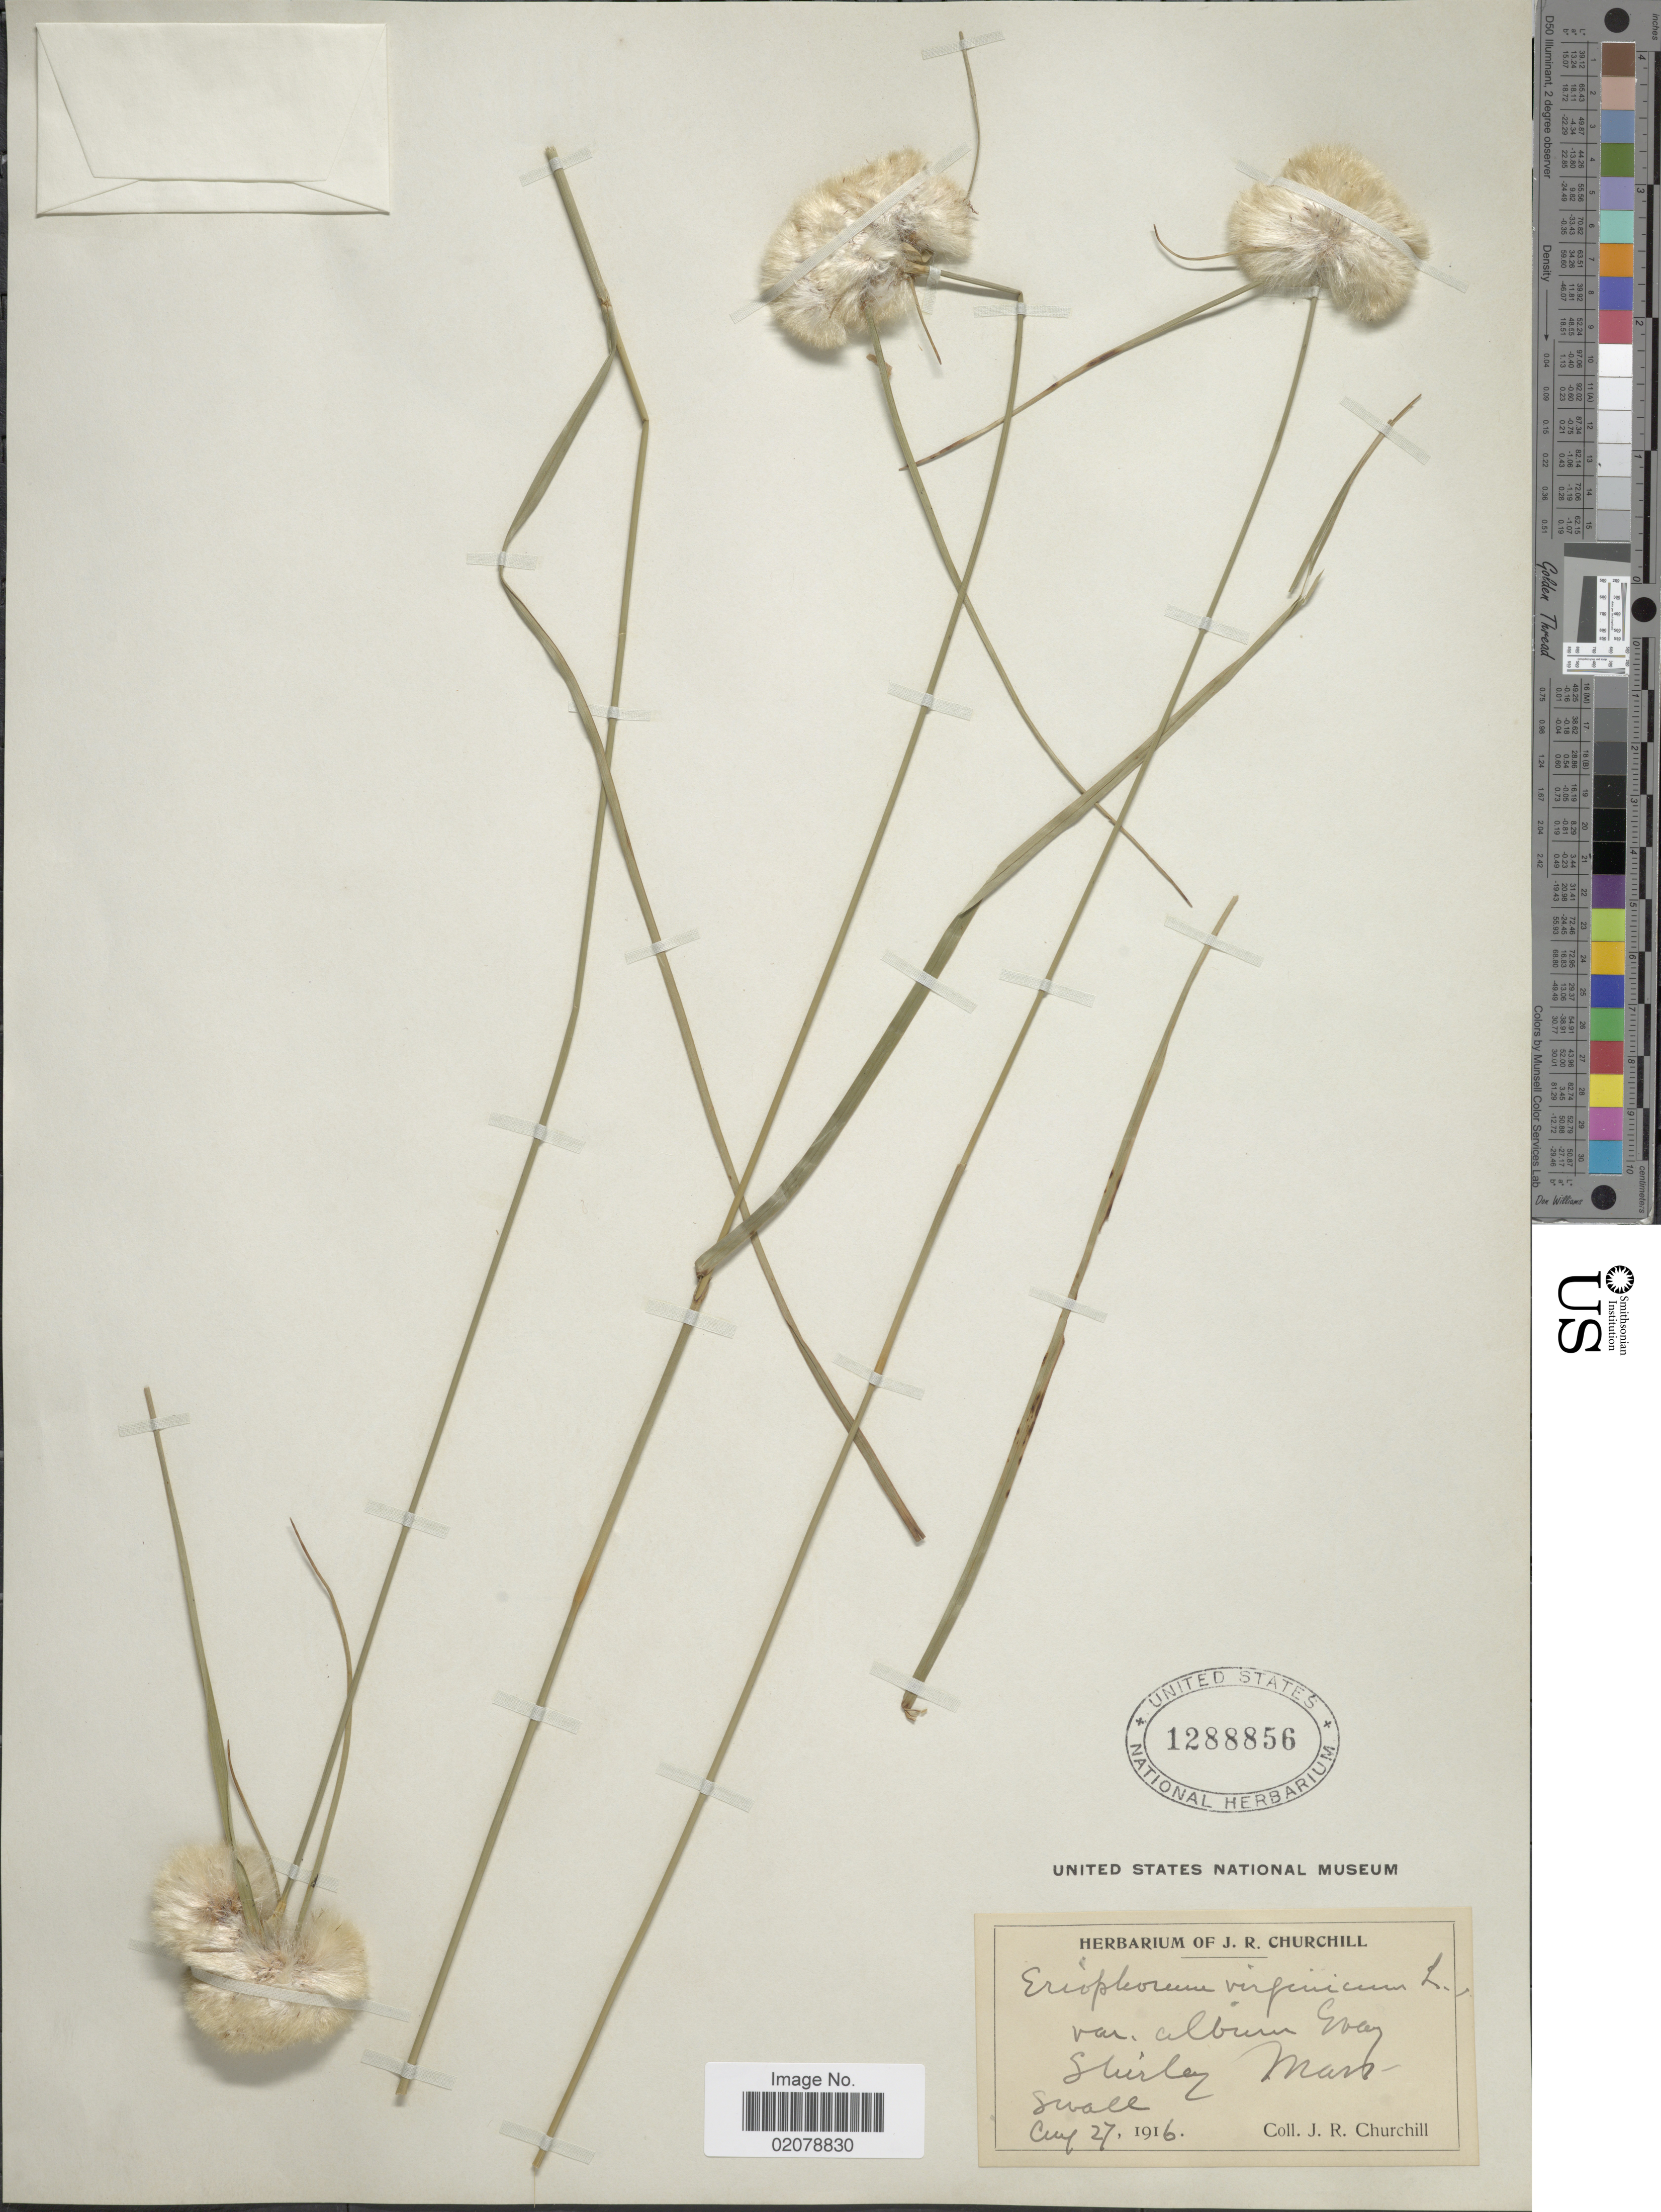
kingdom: Plantae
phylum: Tracheophyta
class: Liliopsida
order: Poales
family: Cyperaceae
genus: Eriophorum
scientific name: Eriophorum virginicum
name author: L.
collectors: J. Churchill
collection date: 1916-08-27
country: United States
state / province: Massachusetts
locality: Shirley Swall.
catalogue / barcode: US 1288856